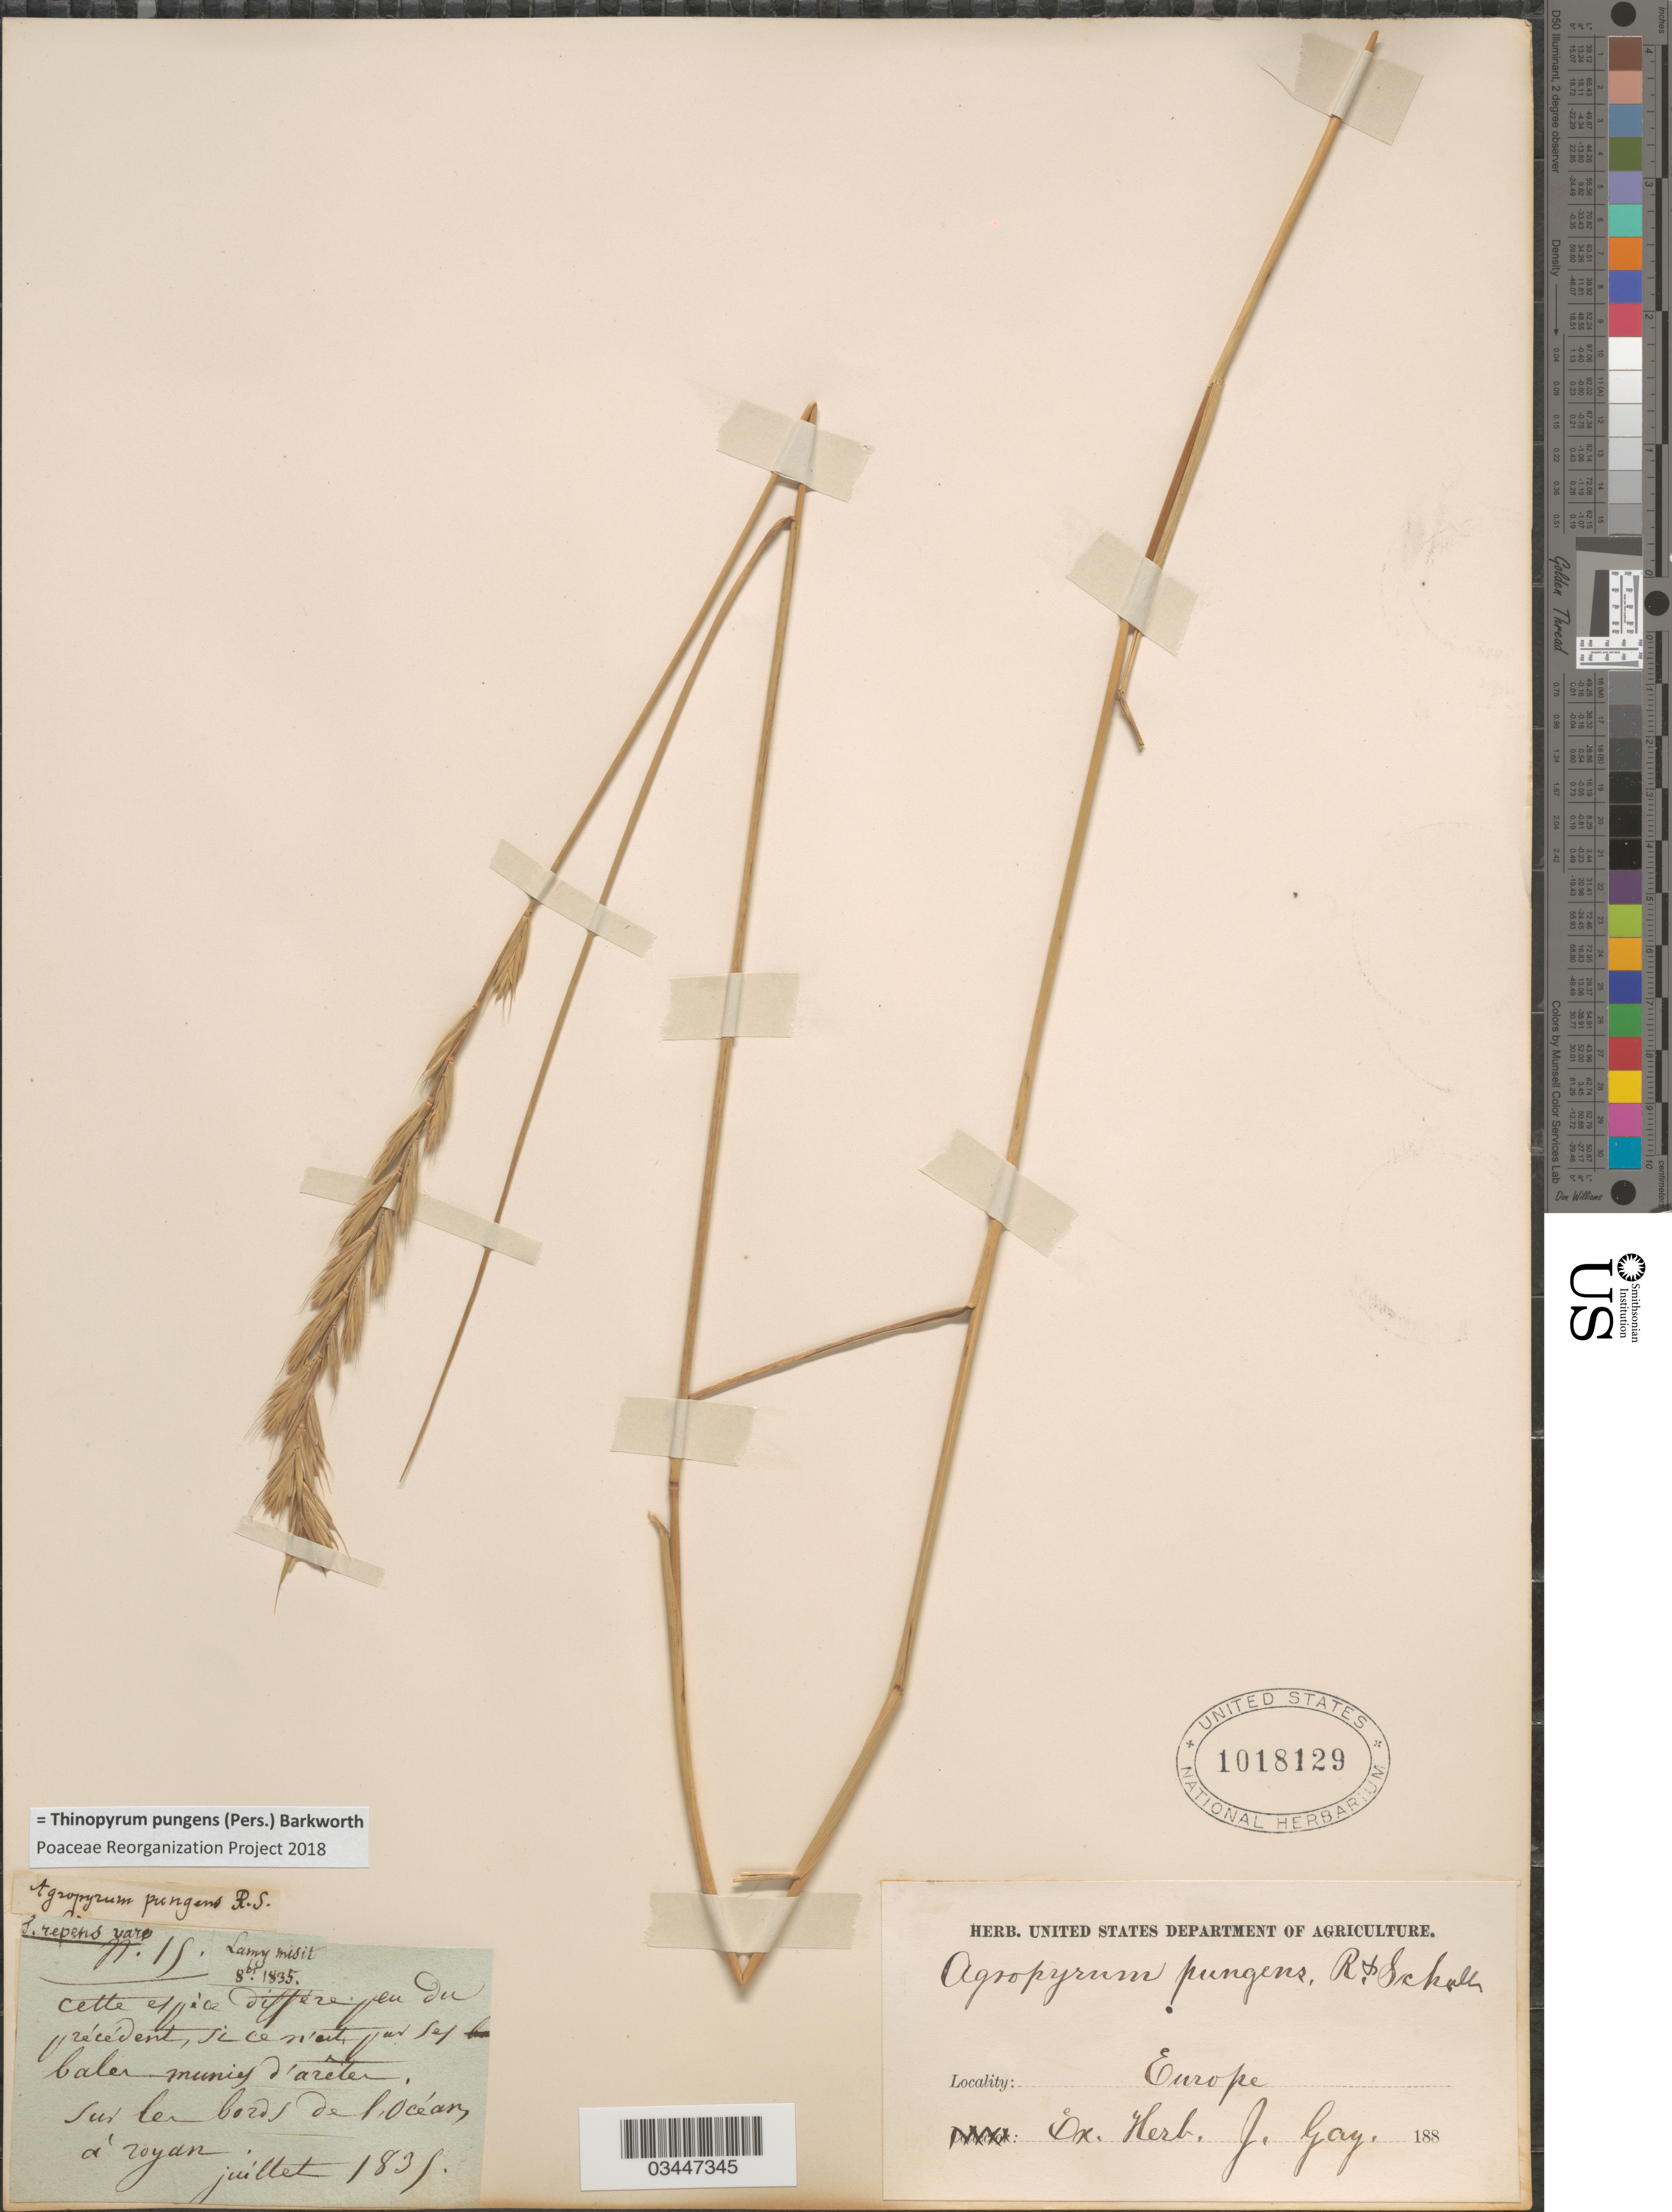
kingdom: Plantae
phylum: Tracheophyta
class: Liliopsida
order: Poales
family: Poaceae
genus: Thinopyrum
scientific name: Thinopyrum pungens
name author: (Pers.) Barkworth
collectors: ex herb. J. Gay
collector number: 15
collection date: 1835-07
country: France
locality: Sur les bords de l'Océan, à royan. Europe.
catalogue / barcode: US 1018129